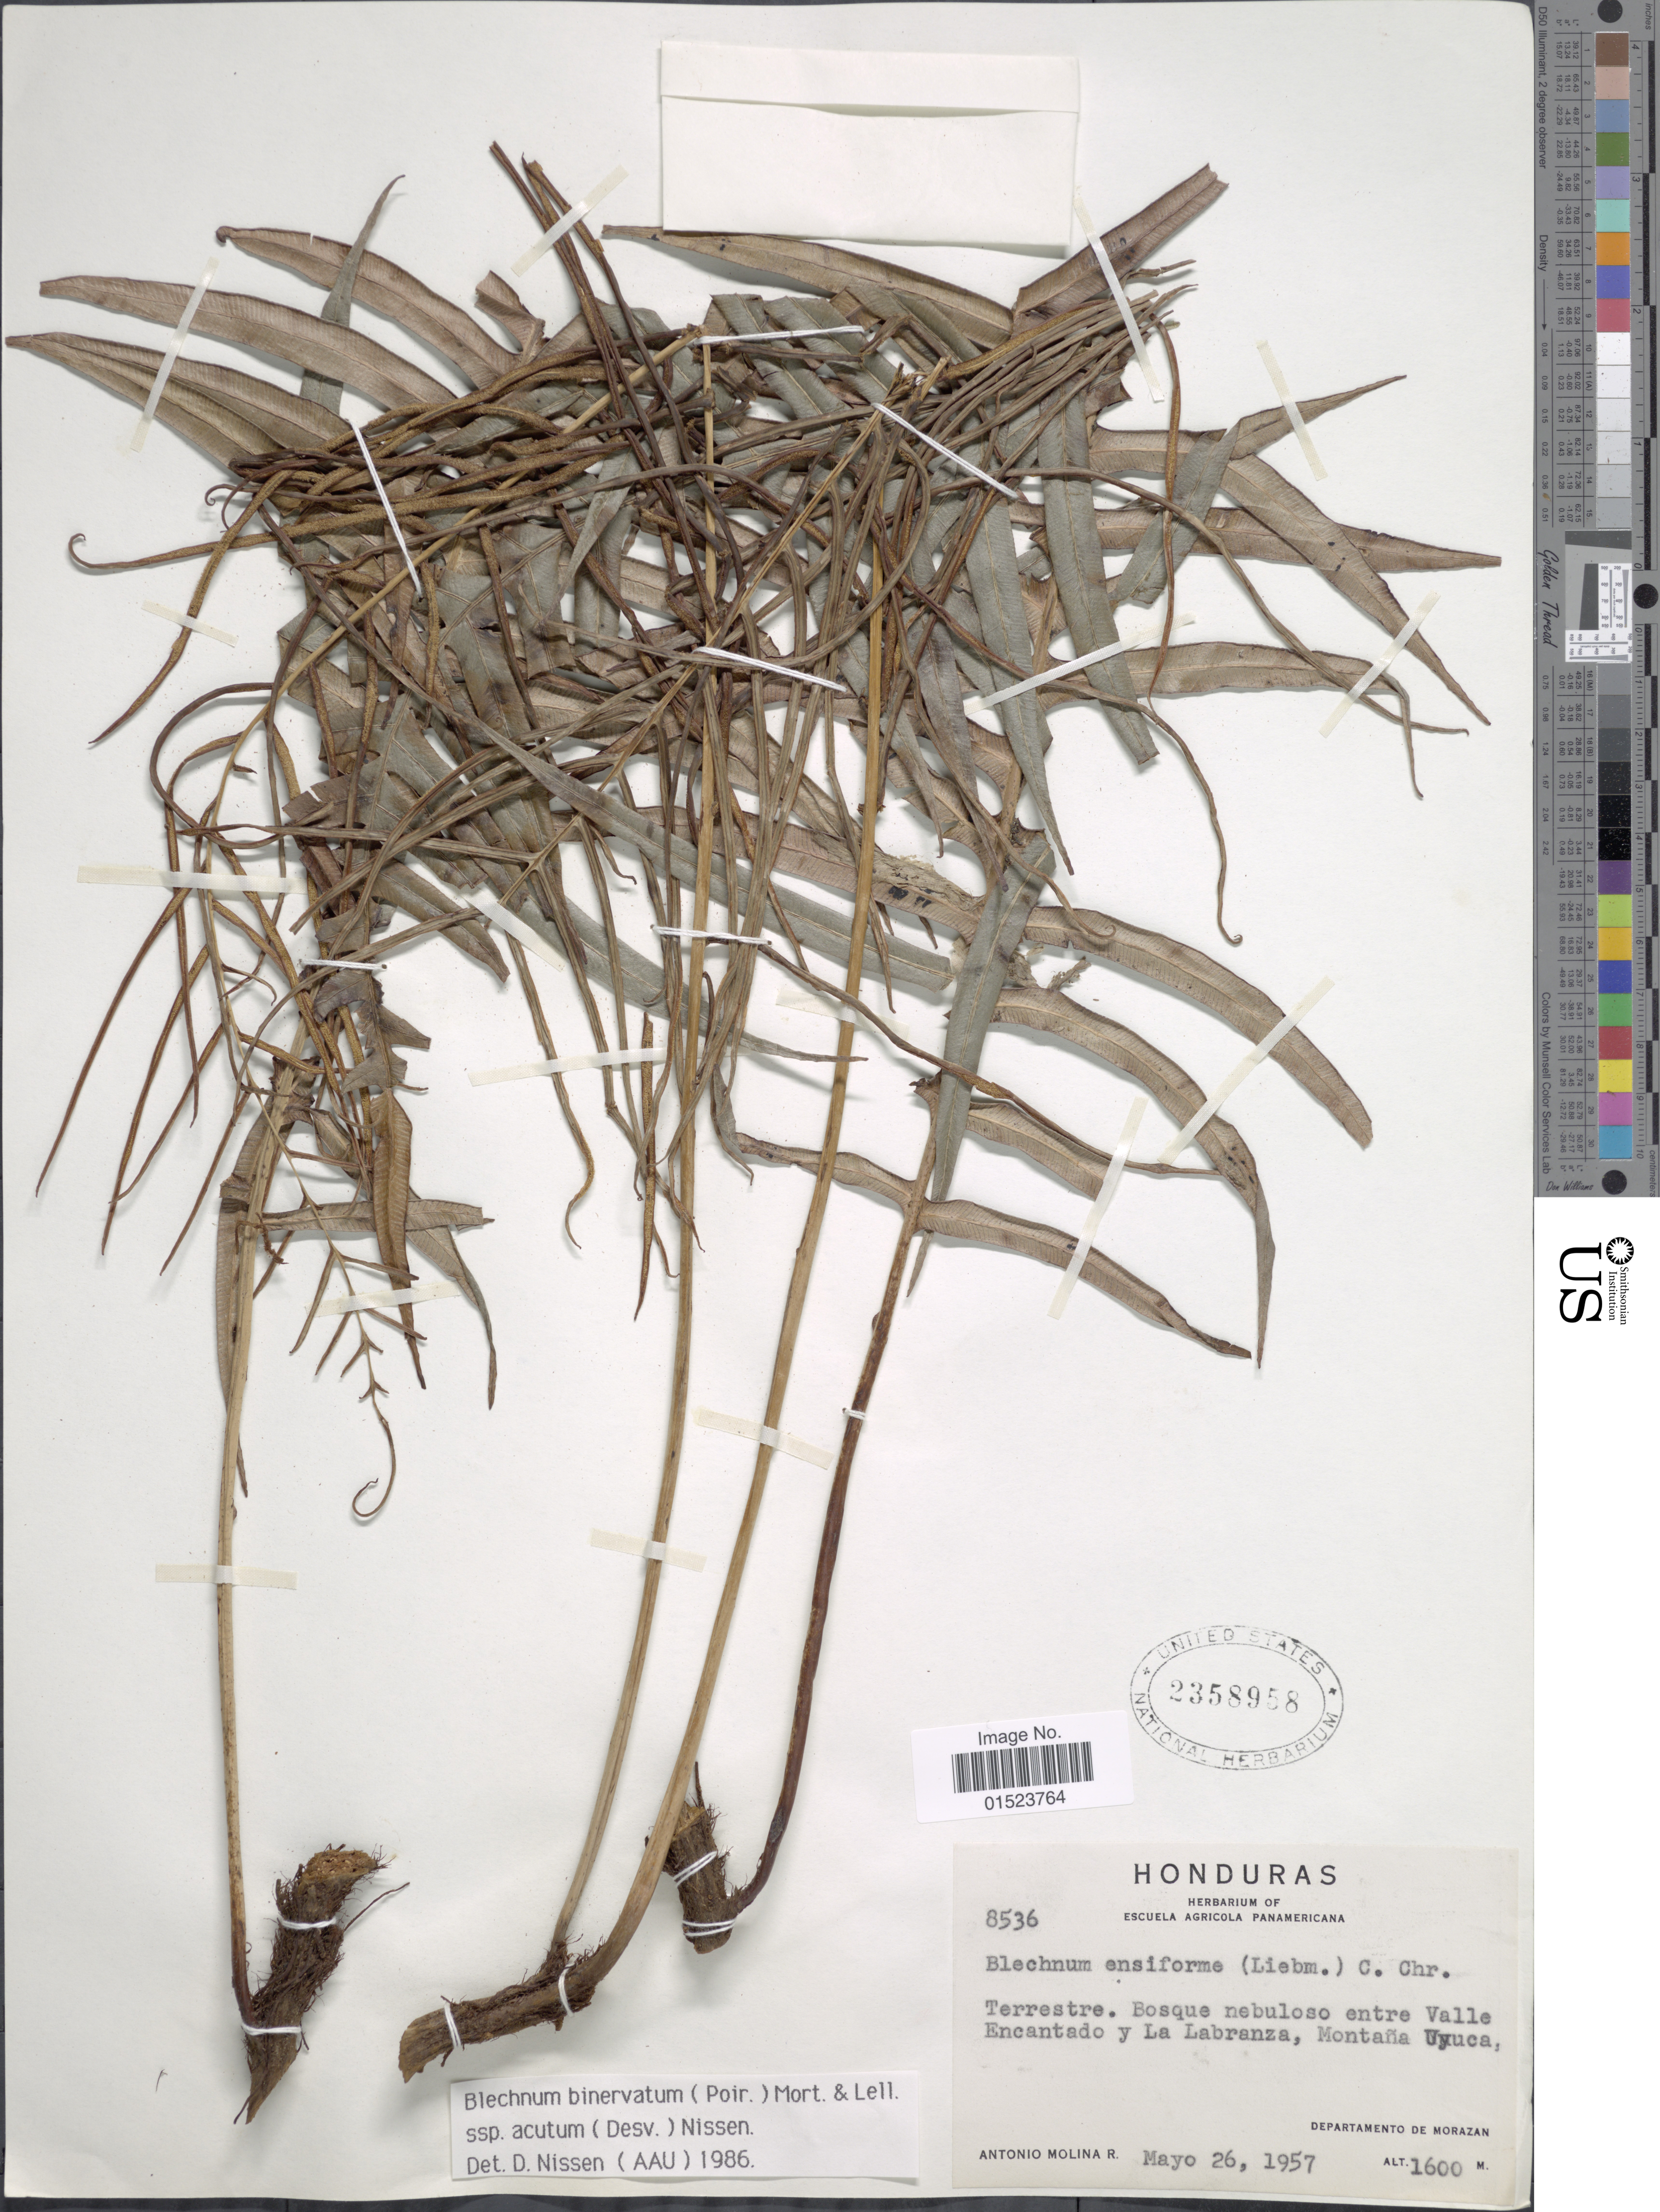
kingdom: Plantae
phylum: Tracheophyta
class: Polypodiopsida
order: Polypodiales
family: Blechnaceae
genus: Blechnum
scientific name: Blechnum ensiforme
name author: (Liebm.) C. Chr.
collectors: A. Molina R.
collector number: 8536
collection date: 1957-05-26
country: Honduras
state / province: Fco. Morazán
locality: Bosque nebuloso entre Valle Encantado y La Labranza, Montaña Uyuca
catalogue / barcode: US 2358958